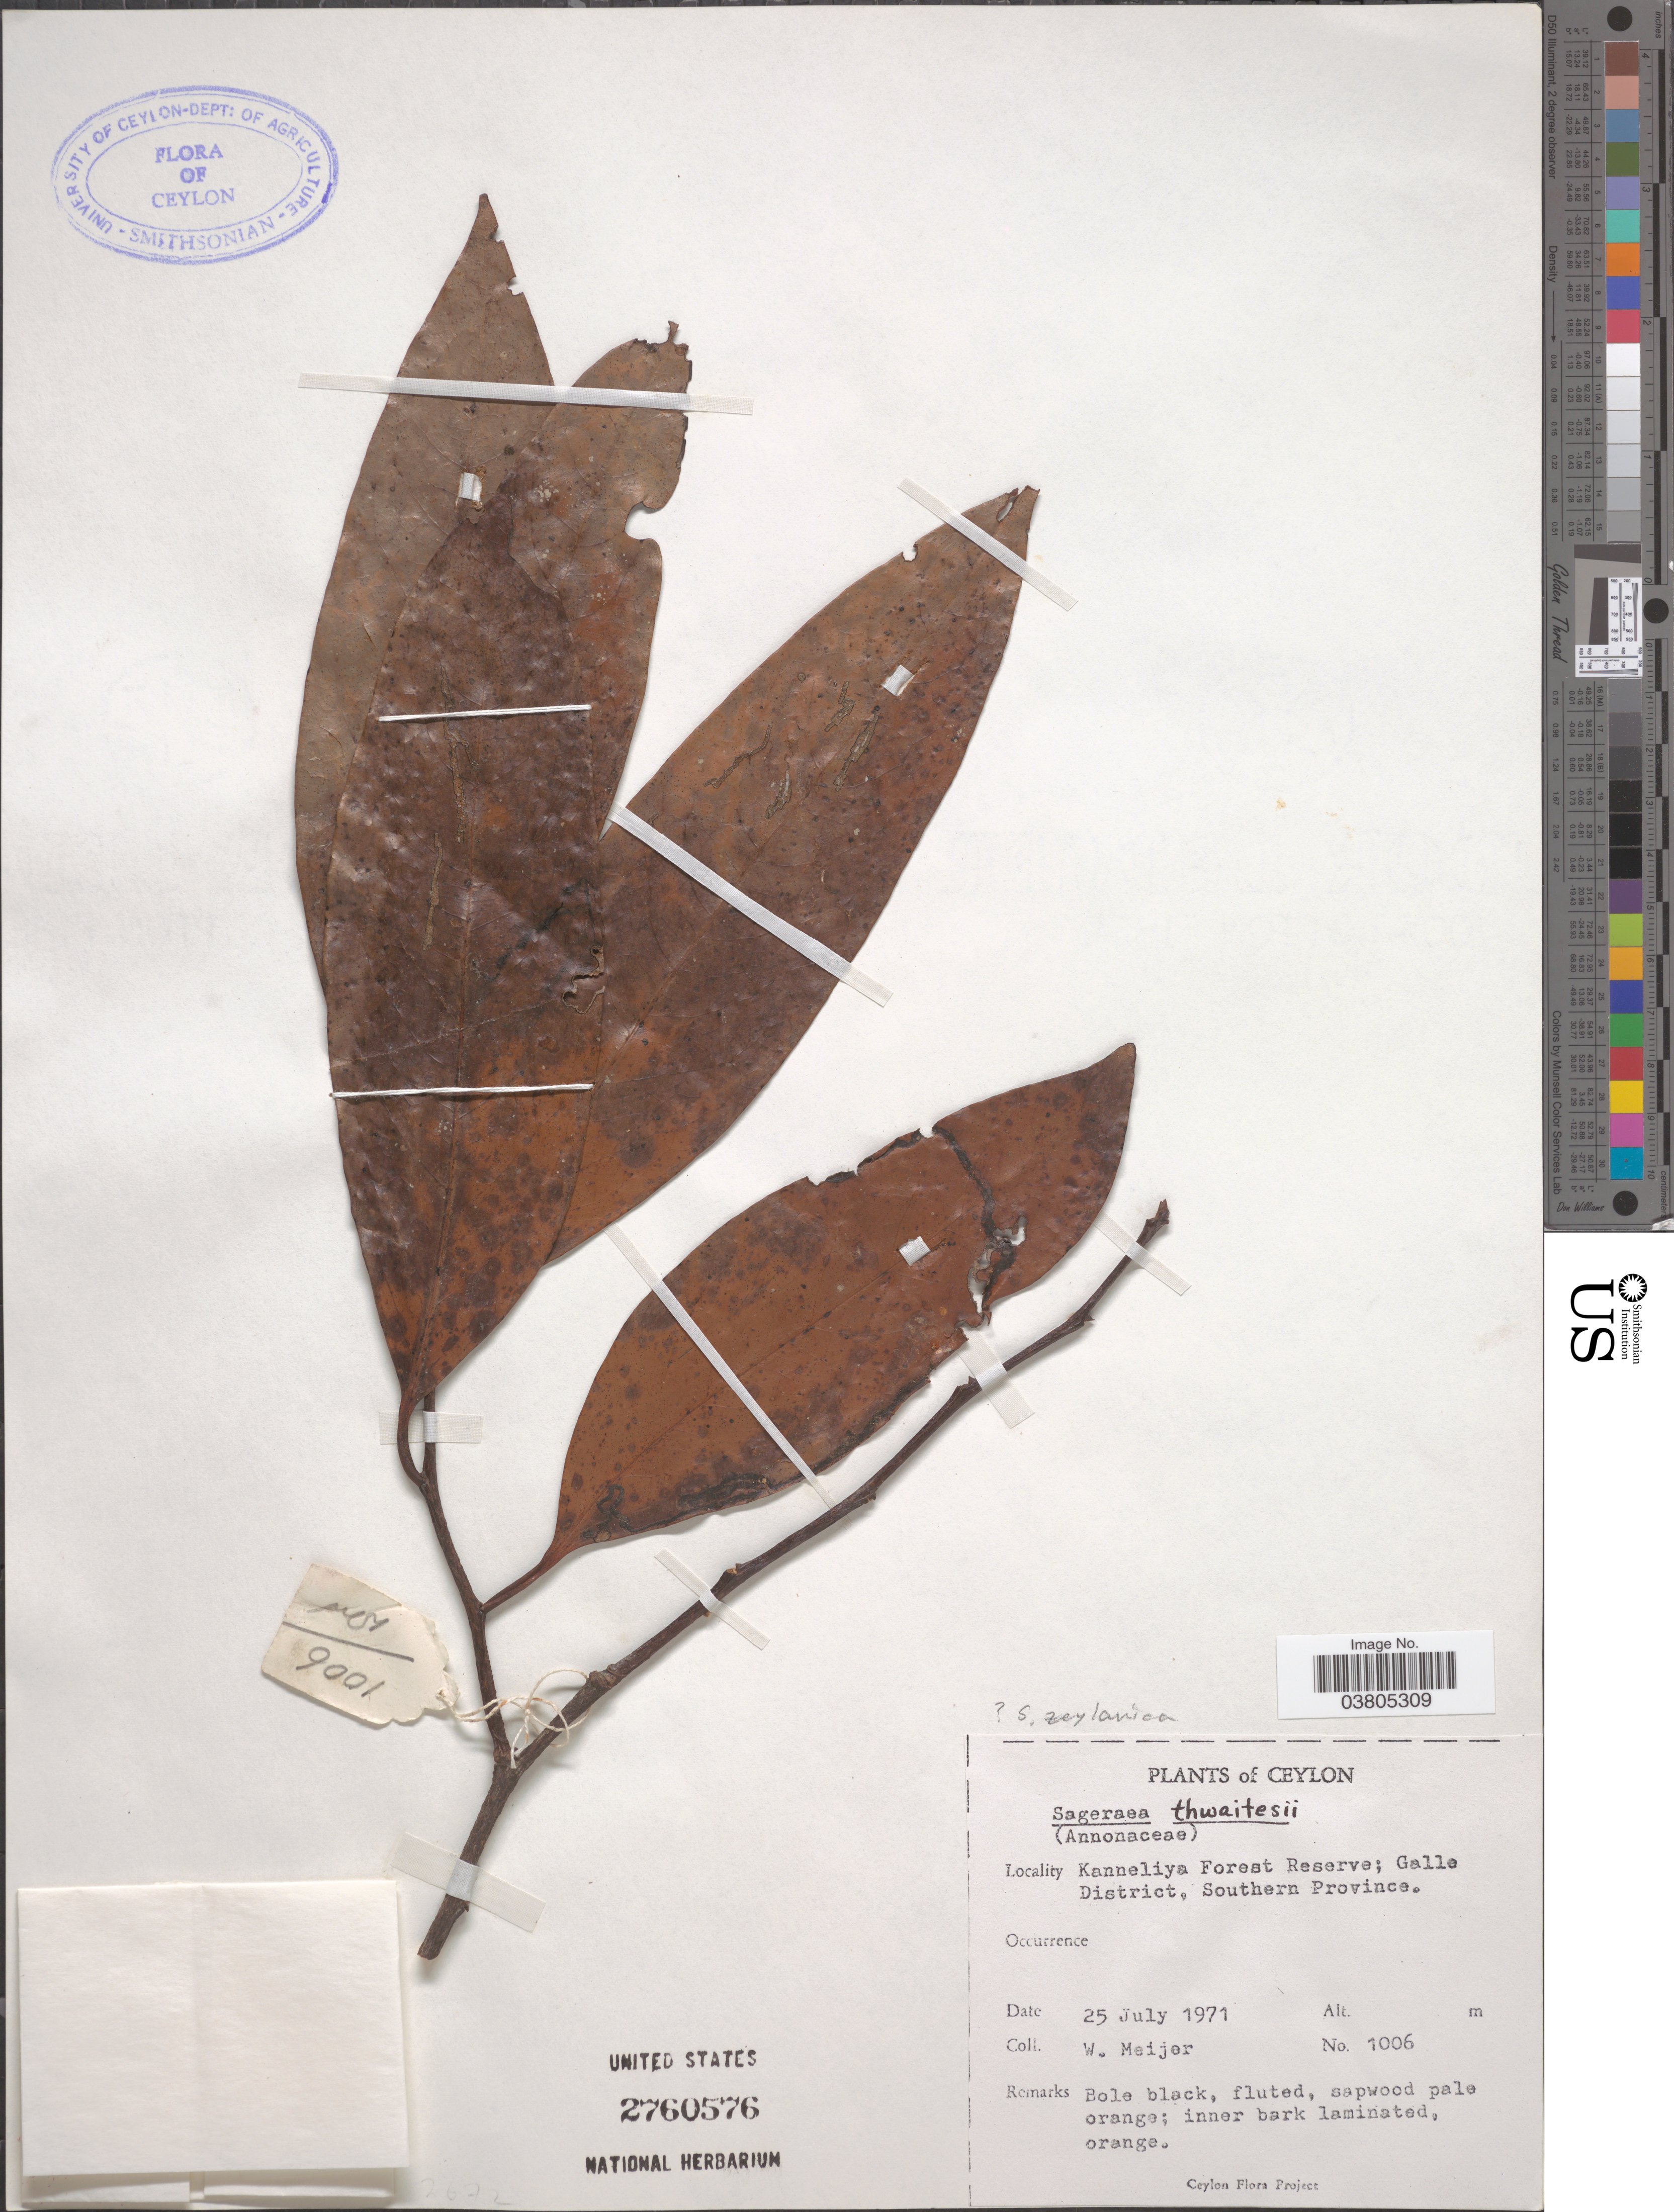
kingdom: Plantae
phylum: Tracheophyta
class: Magnoliopsida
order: Magnoliales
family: Annonaceae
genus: Sageraea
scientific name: Sageraea zeylanica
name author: Heusden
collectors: W. Meijer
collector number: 1006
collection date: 1971-07-25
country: Sri Lanka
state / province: Southern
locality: Ceylon. Kanneliya Forest Reserve; Galle District.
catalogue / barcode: US 2760576